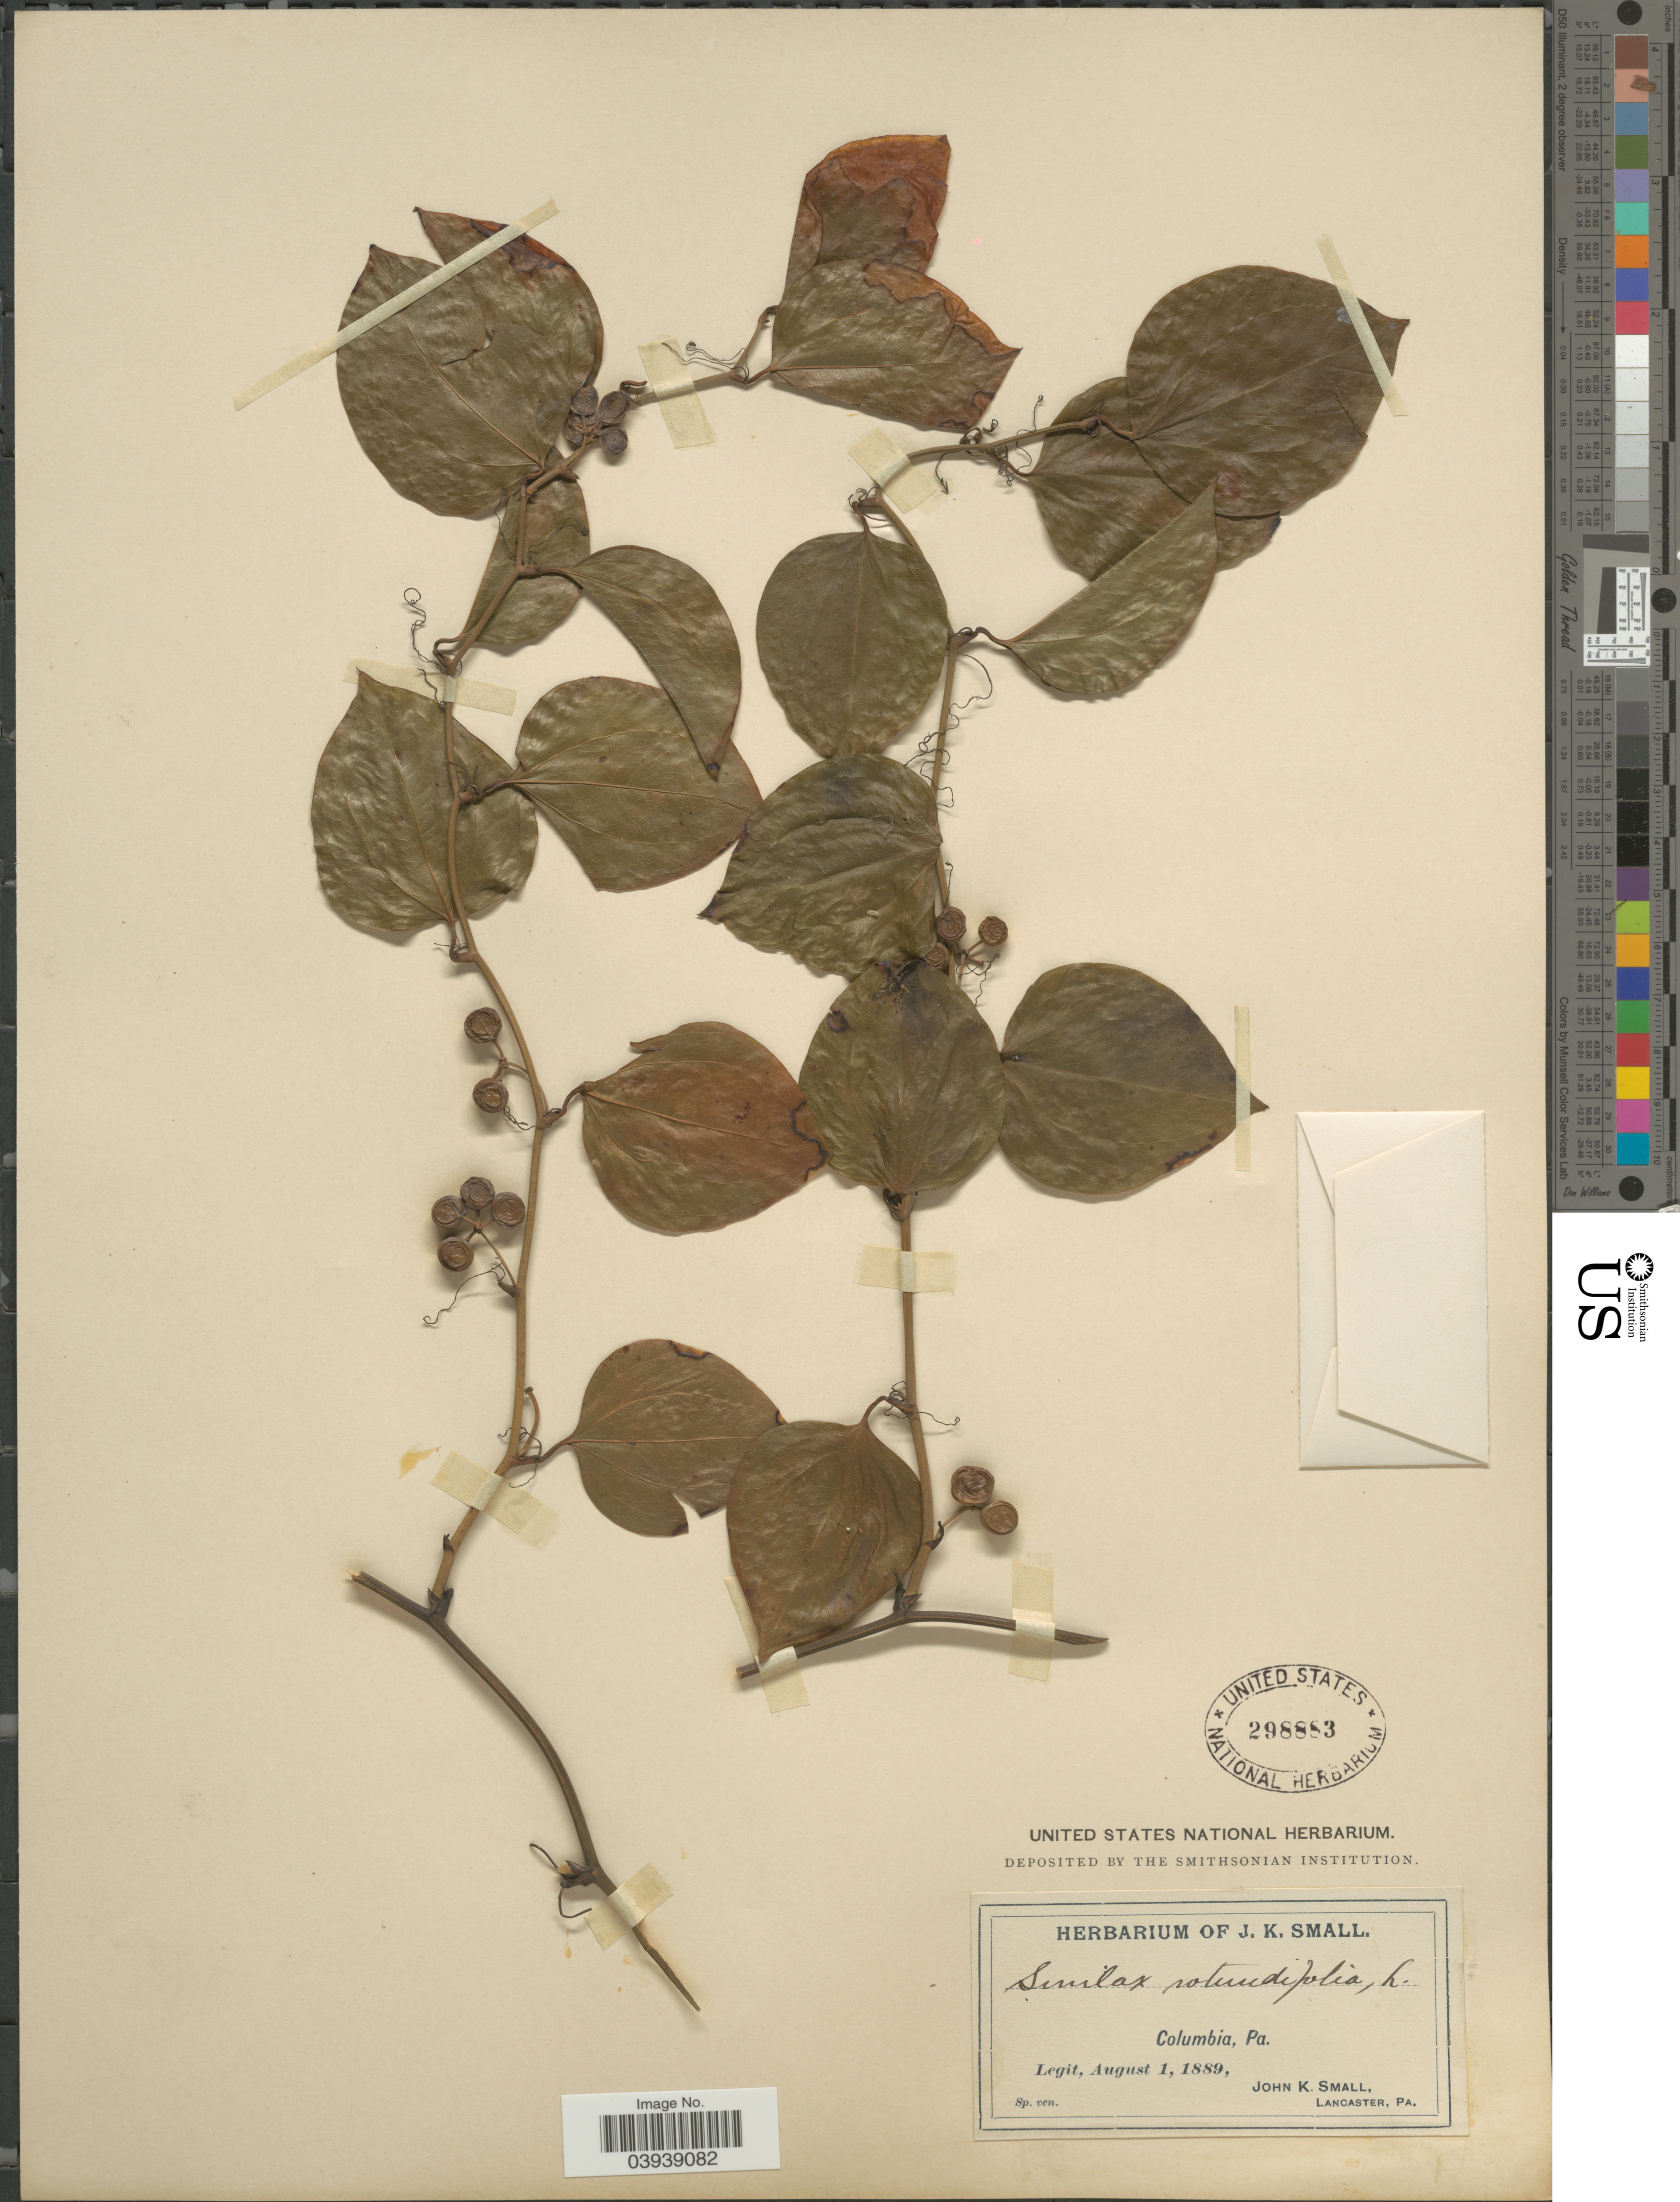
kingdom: Plantae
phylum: Tracheophyta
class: Liliopsida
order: Liliales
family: Smilacaceae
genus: Smilax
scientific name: Smilax rotundifolia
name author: L.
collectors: J. K. Small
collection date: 1889-08-01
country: United States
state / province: Pennsylvania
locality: Columbia.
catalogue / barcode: US 298883